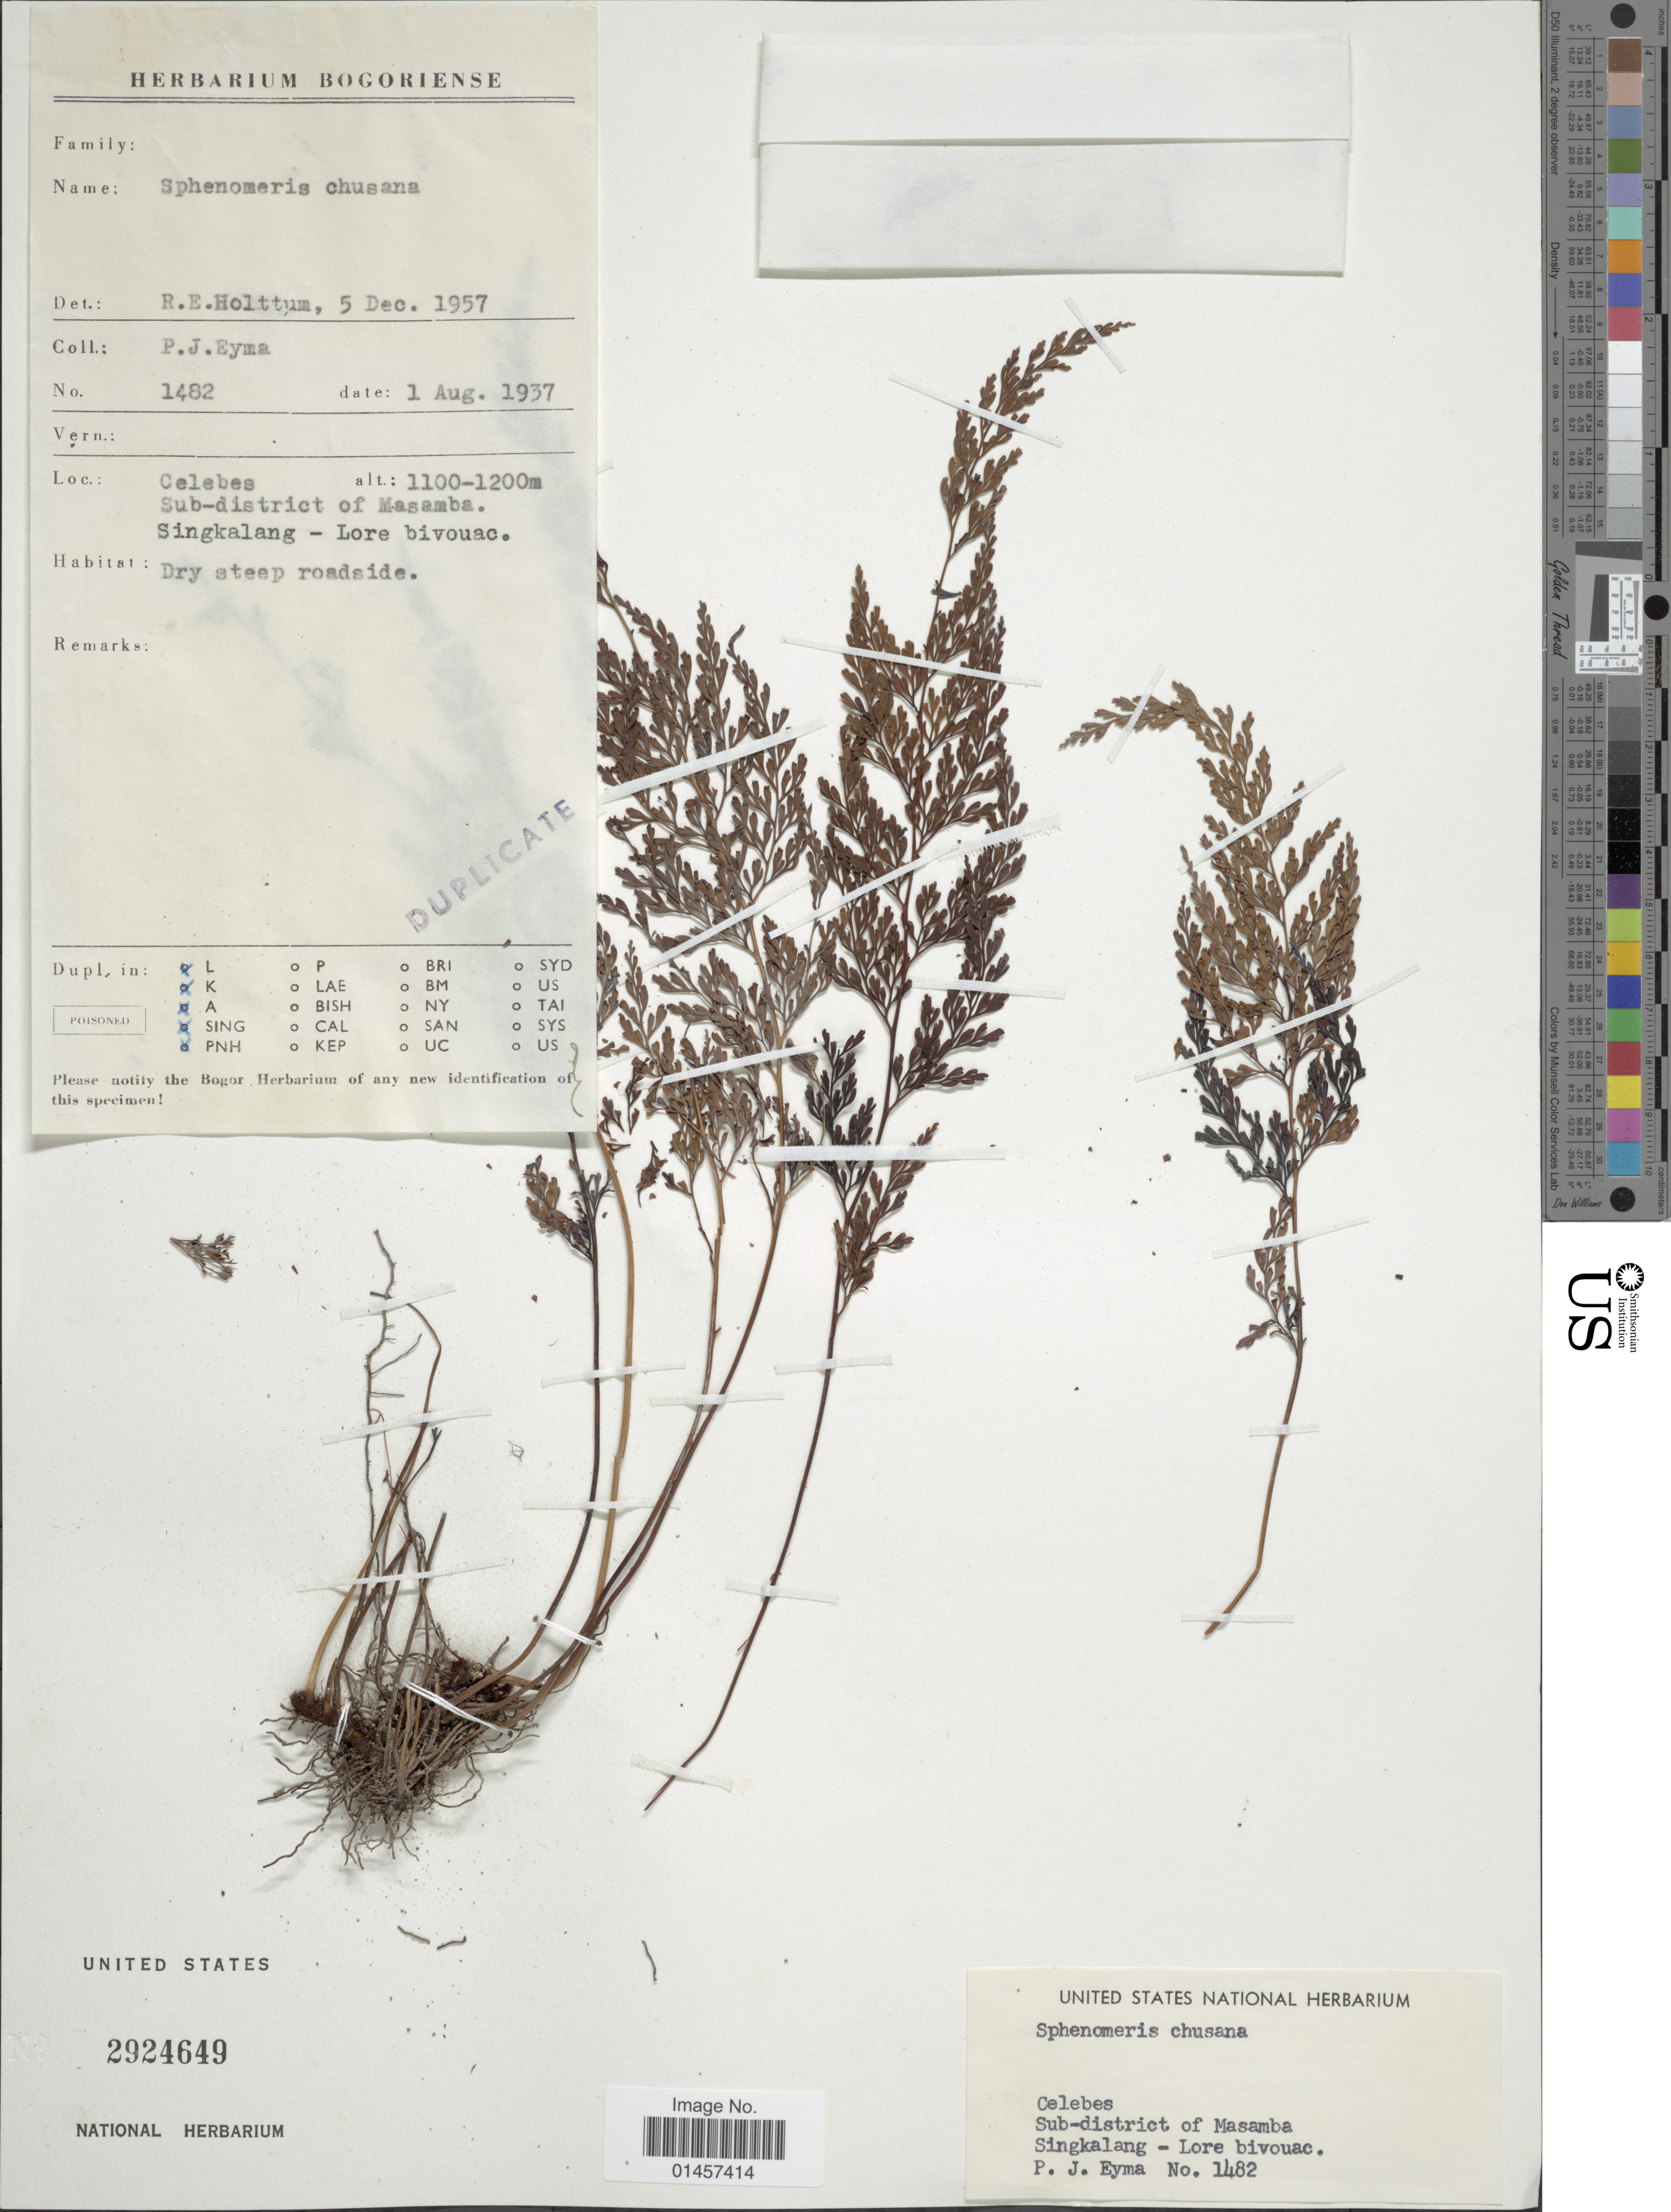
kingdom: Plantae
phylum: Tracheophyta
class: Polypodiopsida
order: Polypodiales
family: Lindsaeaceae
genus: Sphenomeris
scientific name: Sphenomeris chinensis var. chinensis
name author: (L.) Maxon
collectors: P. J. Eyma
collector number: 1482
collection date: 1937-08-01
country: Indonesia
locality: Celebes, Sub-district of Masamba, Singkalang-Lore bivouac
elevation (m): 1100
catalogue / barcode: US 2924649